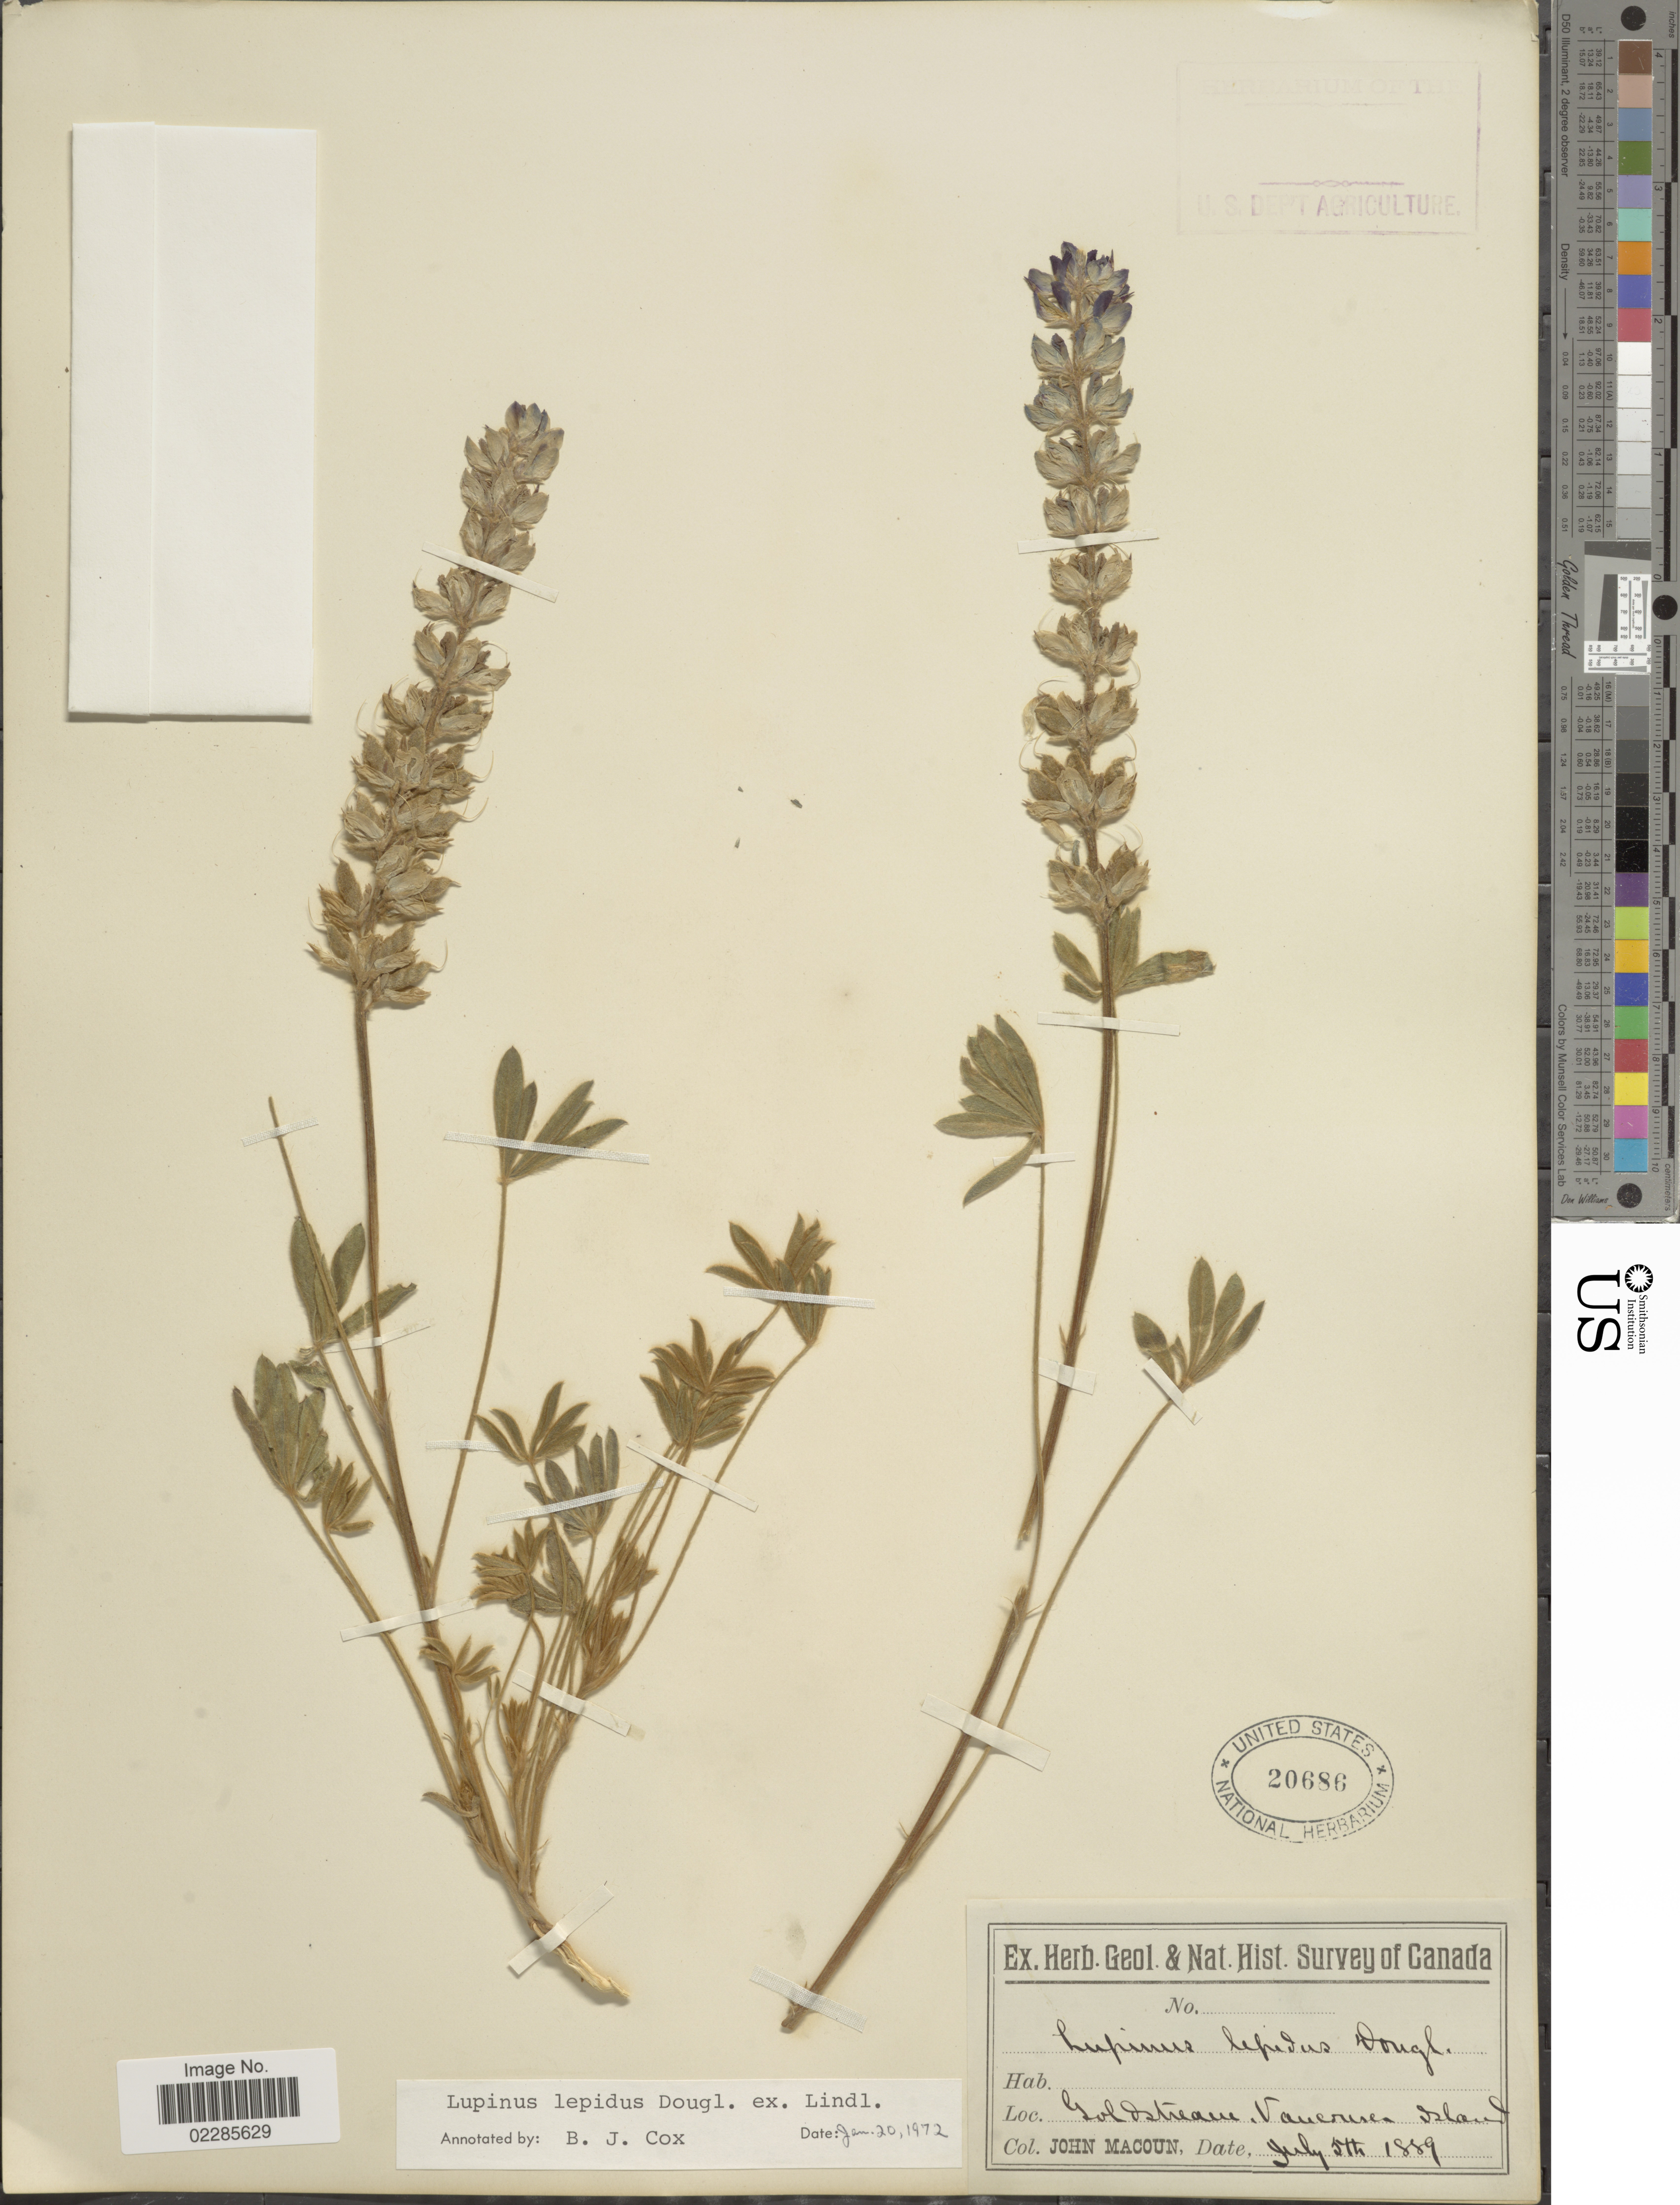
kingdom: Plantae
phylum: Tracheophyta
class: Magnoliopsida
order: Fabales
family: Fabaceae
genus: Lupinus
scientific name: Lupinus lepidus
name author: Douglas ex Lindl.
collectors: J. Macoun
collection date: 1889-07-05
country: Canada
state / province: British Columbia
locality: Goldstream, Vancouver Island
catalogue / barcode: US 20686